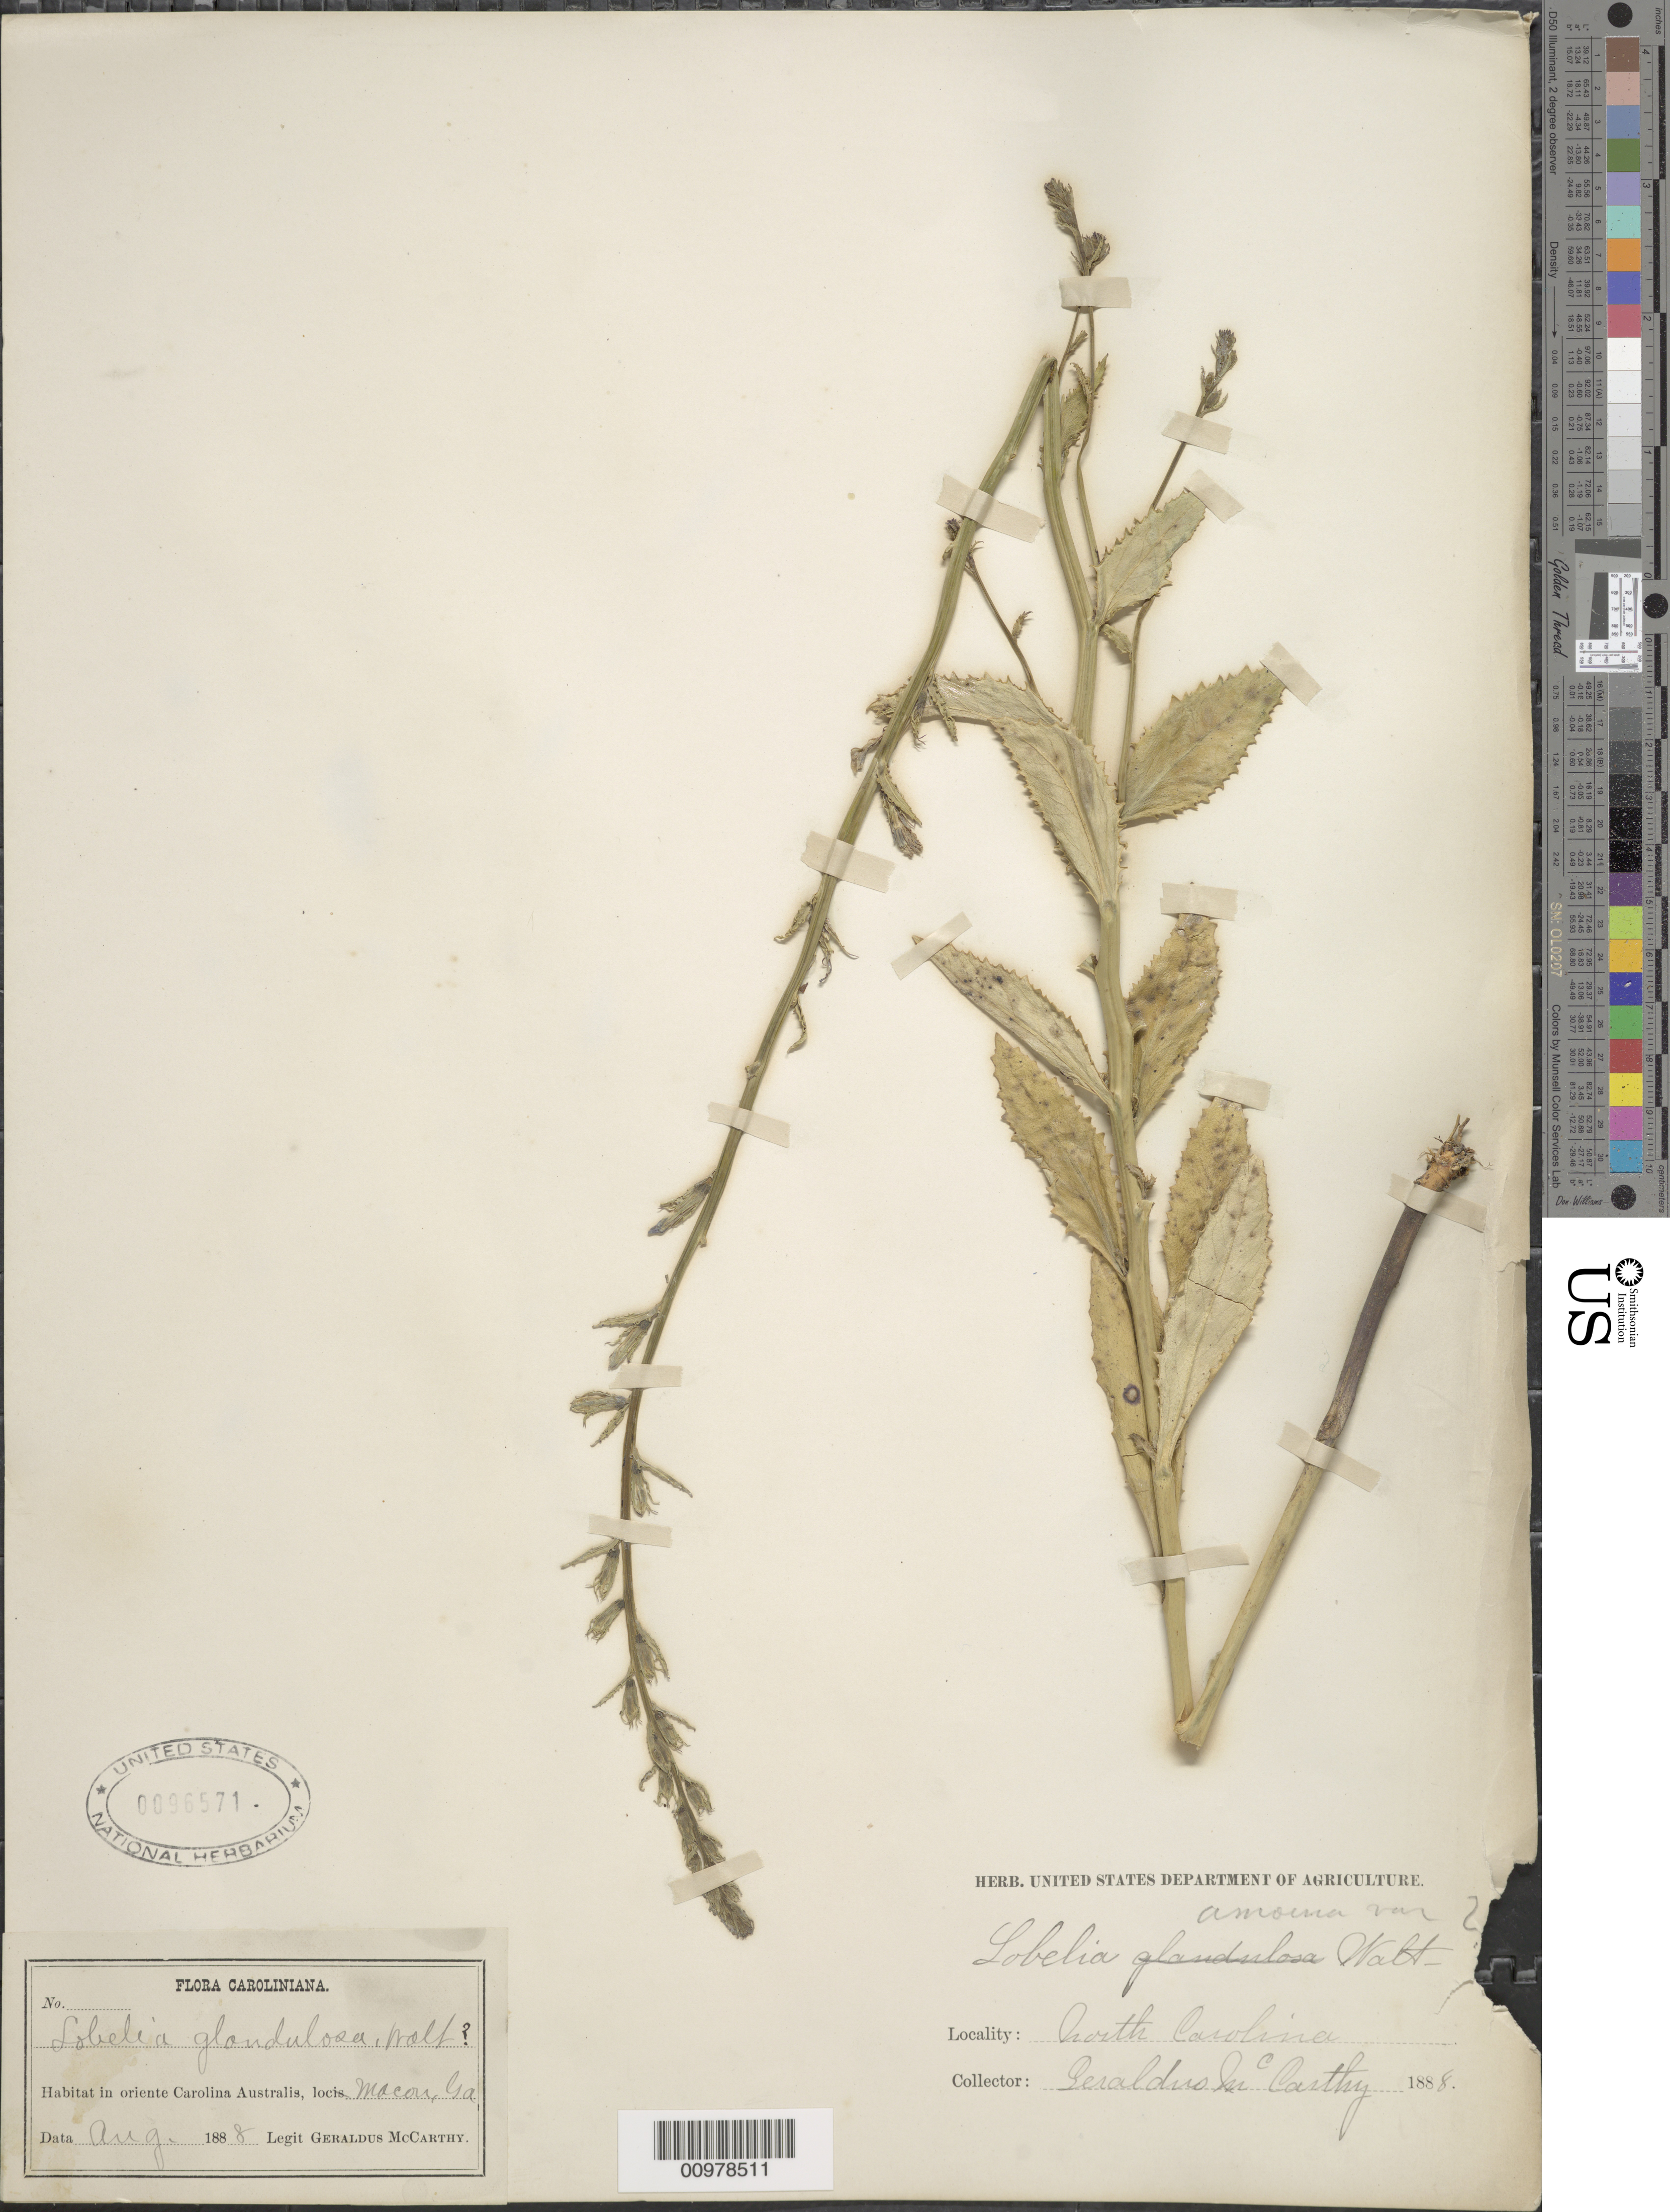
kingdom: Plantae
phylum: Tracheophyta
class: Magnoliopsida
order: Asterales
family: Campanulaceae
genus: Lobelia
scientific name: Lobelia puberula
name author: Michx.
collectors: G. M. McCarthy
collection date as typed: Aug 1888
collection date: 1888-08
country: United States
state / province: Alabama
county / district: Macon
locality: Macon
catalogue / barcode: US 96571